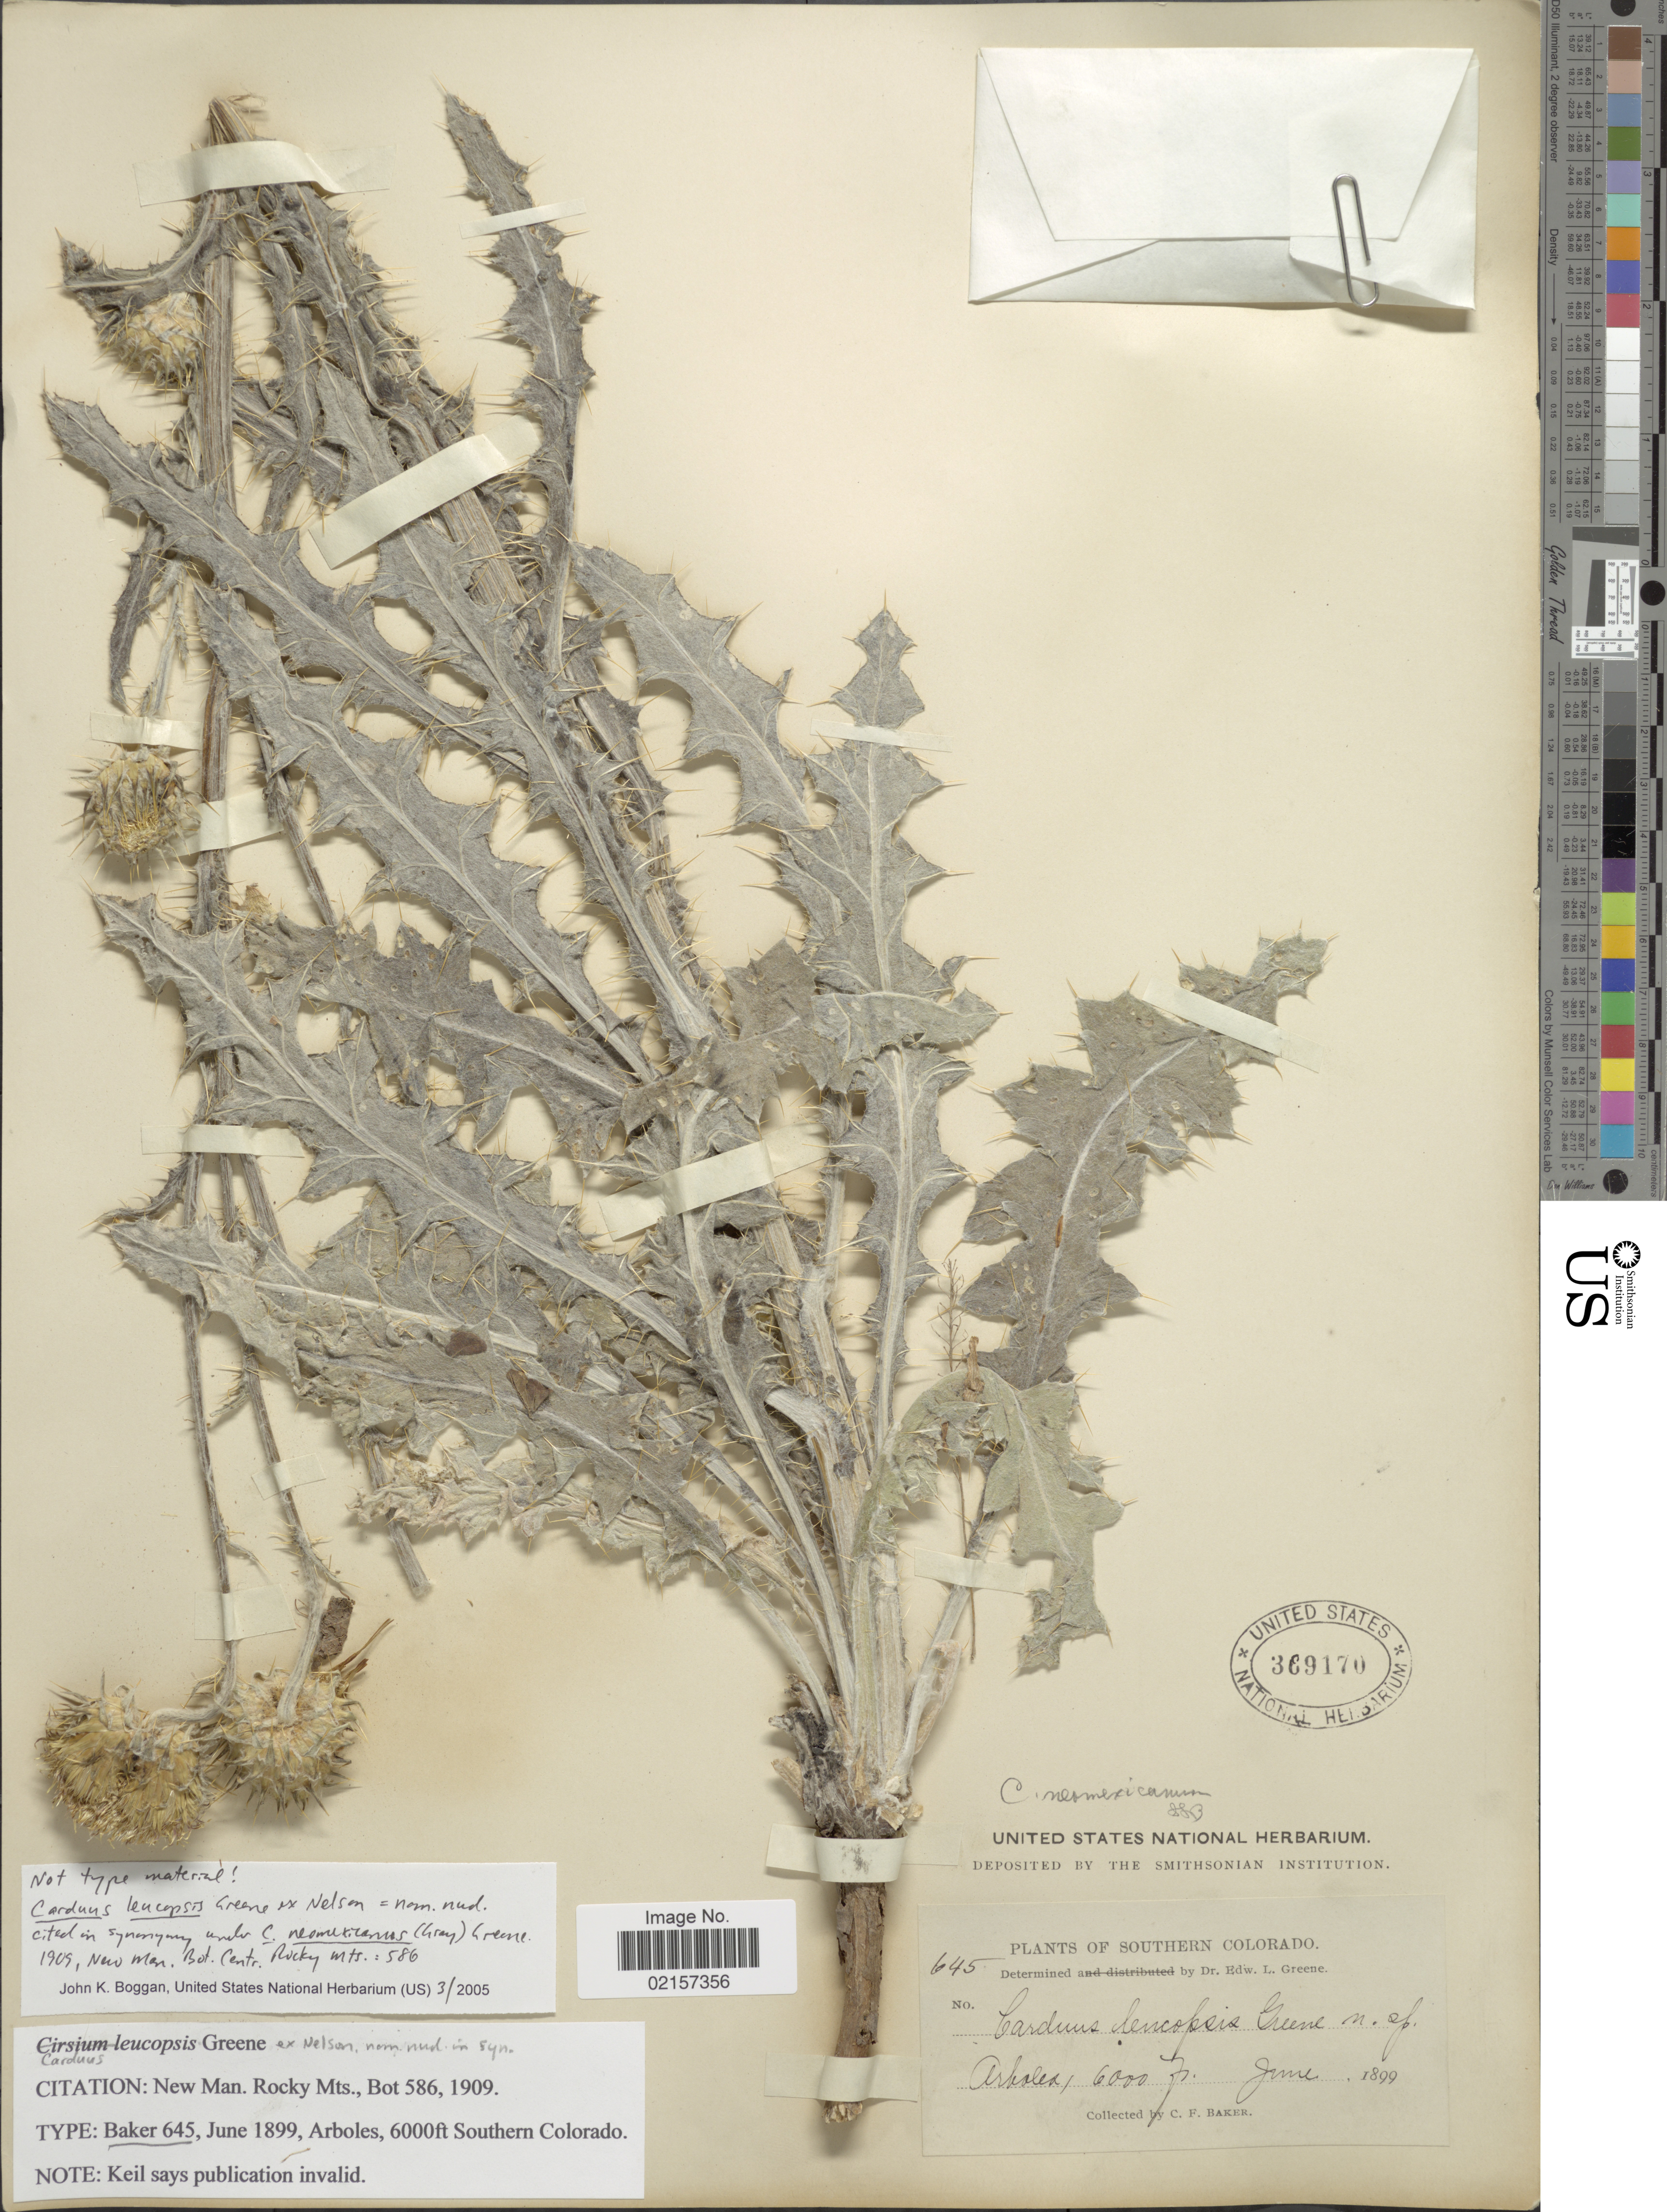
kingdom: Plantae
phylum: Tracheophyta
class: Magnoliopsida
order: Asterales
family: Asteraceae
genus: Cirsium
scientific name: Cirsium neomexicanum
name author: A. Gray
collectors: C. F. Baker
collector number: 645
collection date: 1899-06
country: United States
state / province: Colorado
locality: Southern Colorado, Arboles, New Man, Rocky Mts.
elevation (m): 1829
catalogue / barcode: US 369170